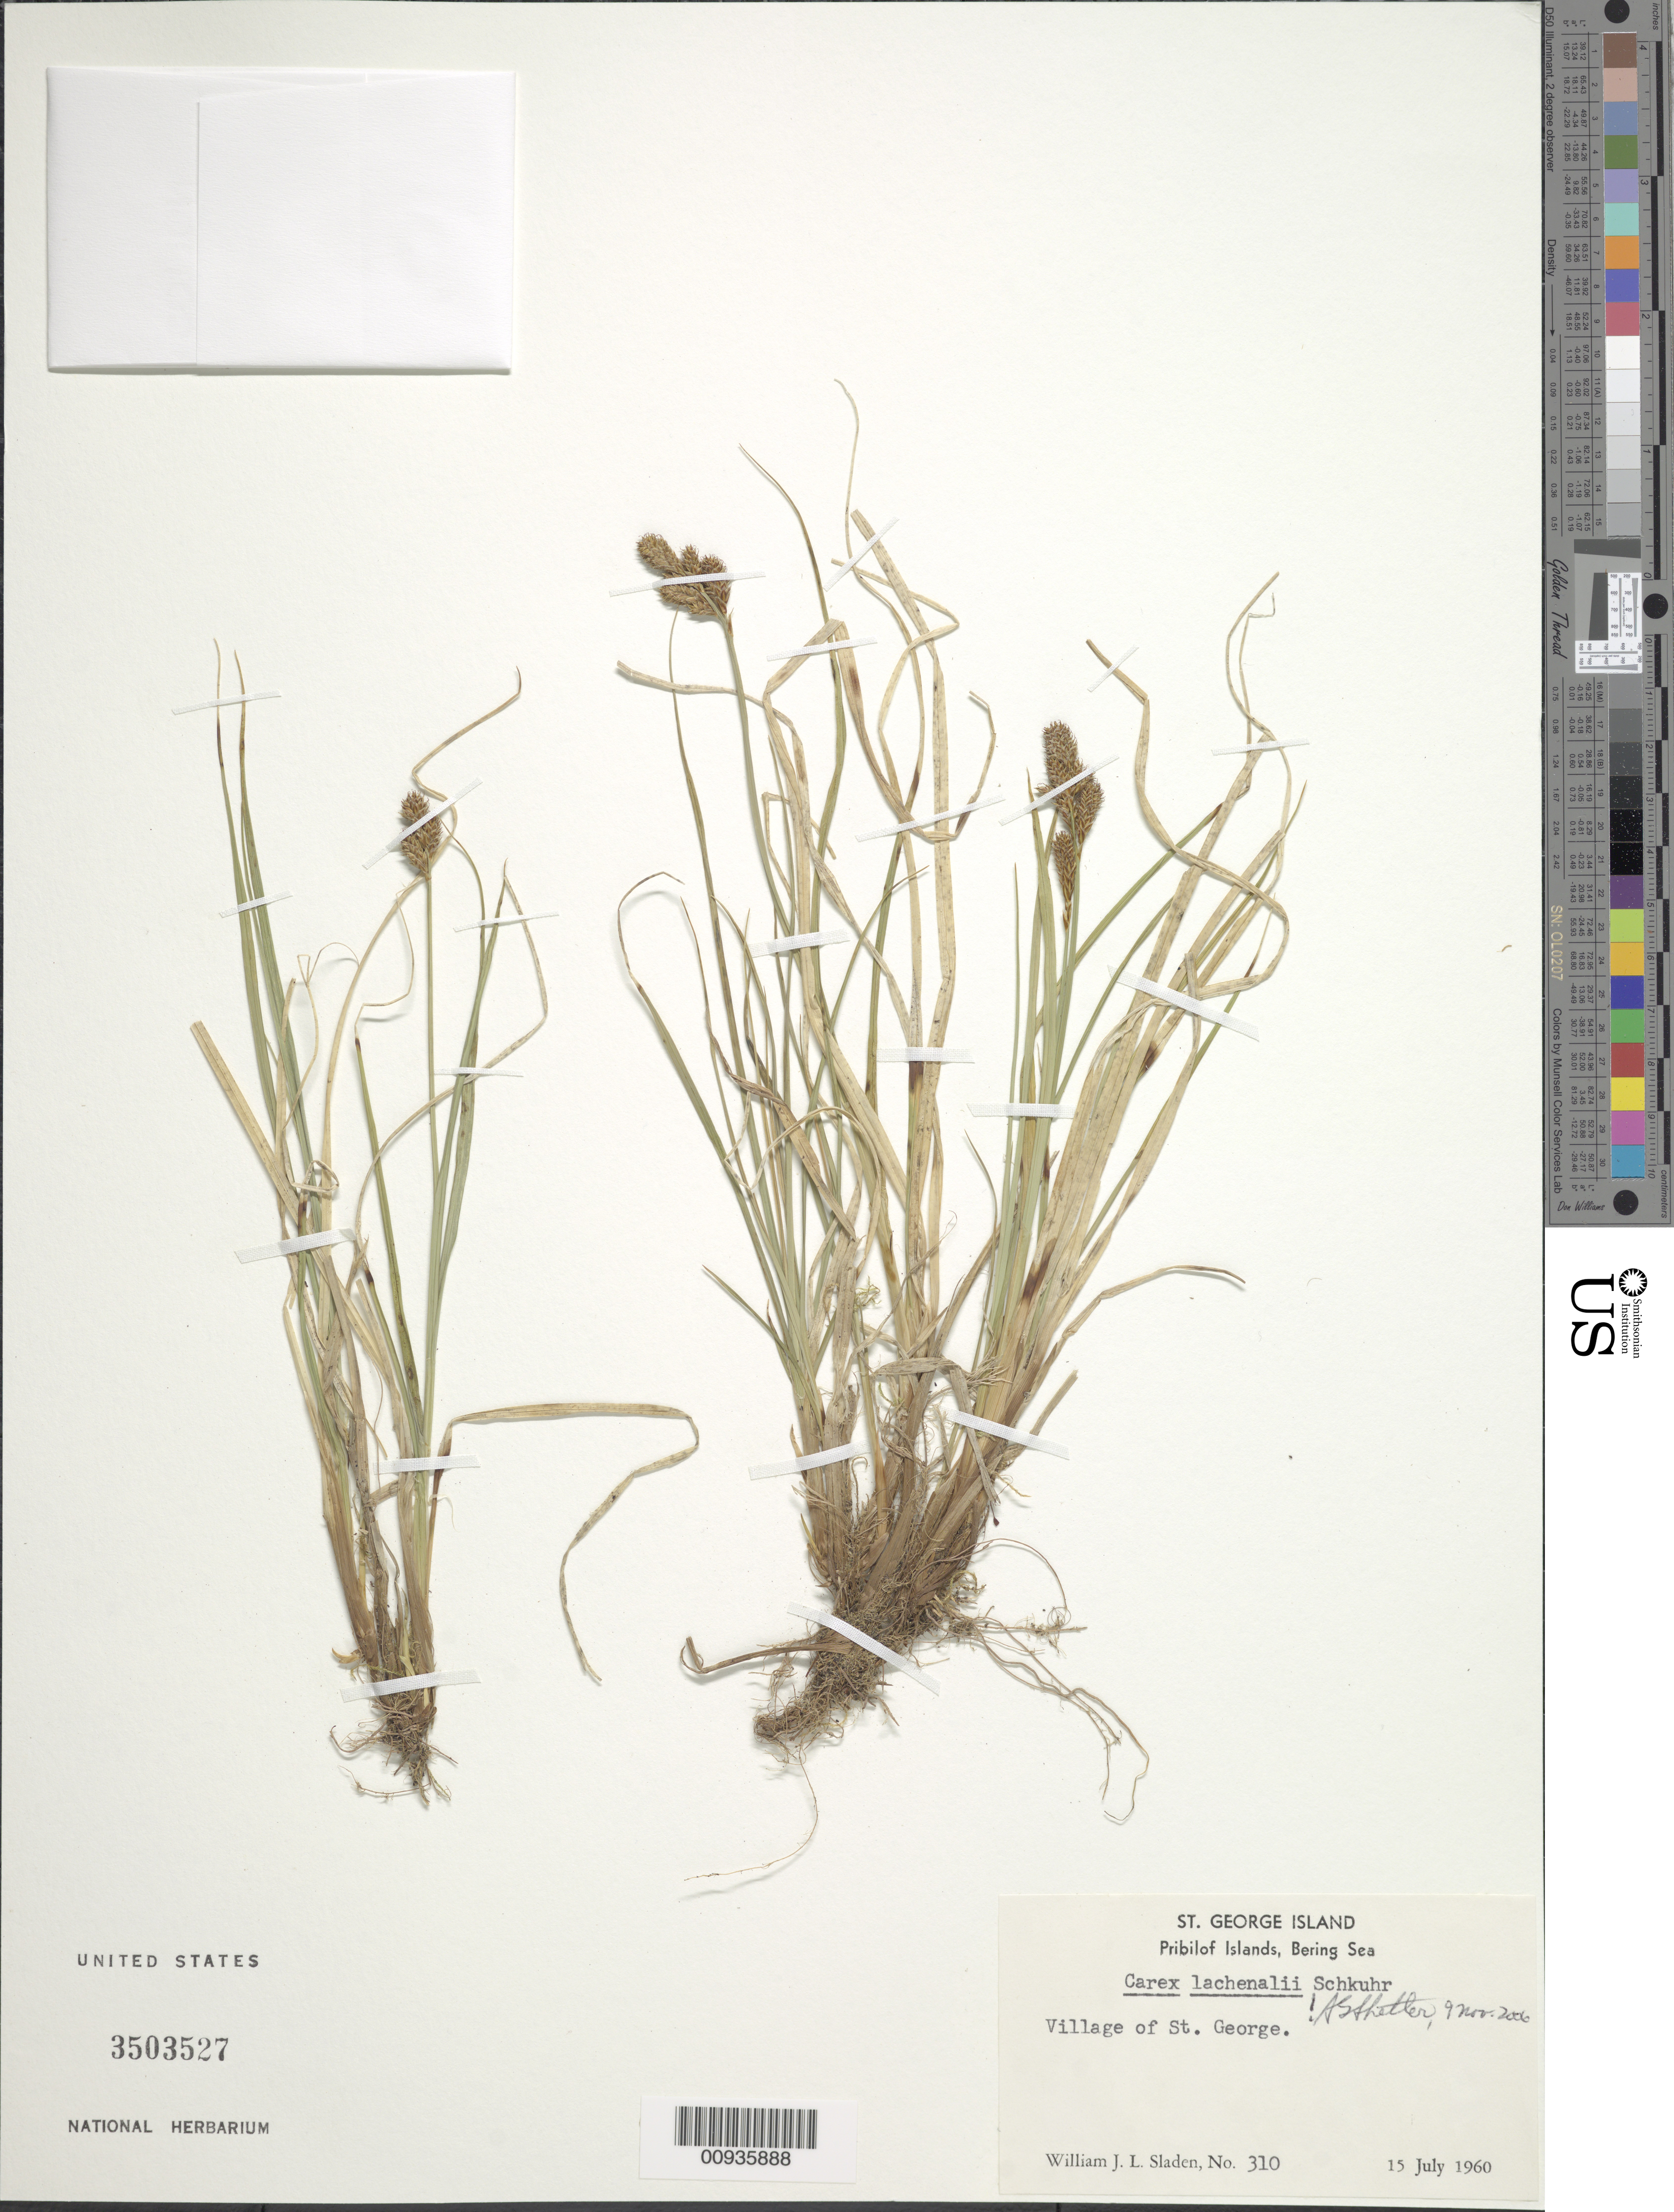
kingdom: Plantae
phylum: Tracheophyta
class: Liliopsida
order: Poales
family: Cyperaceae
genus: Carex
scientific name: Carex lachenalii subsp. lachenalii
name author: Schkuhr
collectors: W. Sladen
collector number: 310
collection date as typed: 15 Jul 1960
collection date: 1960-07-15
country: United States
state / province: Alaska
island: St. George Island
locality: St. George Island. Village of St. George., Bering Sea, Pribilof Islands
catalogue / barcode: US 3503527